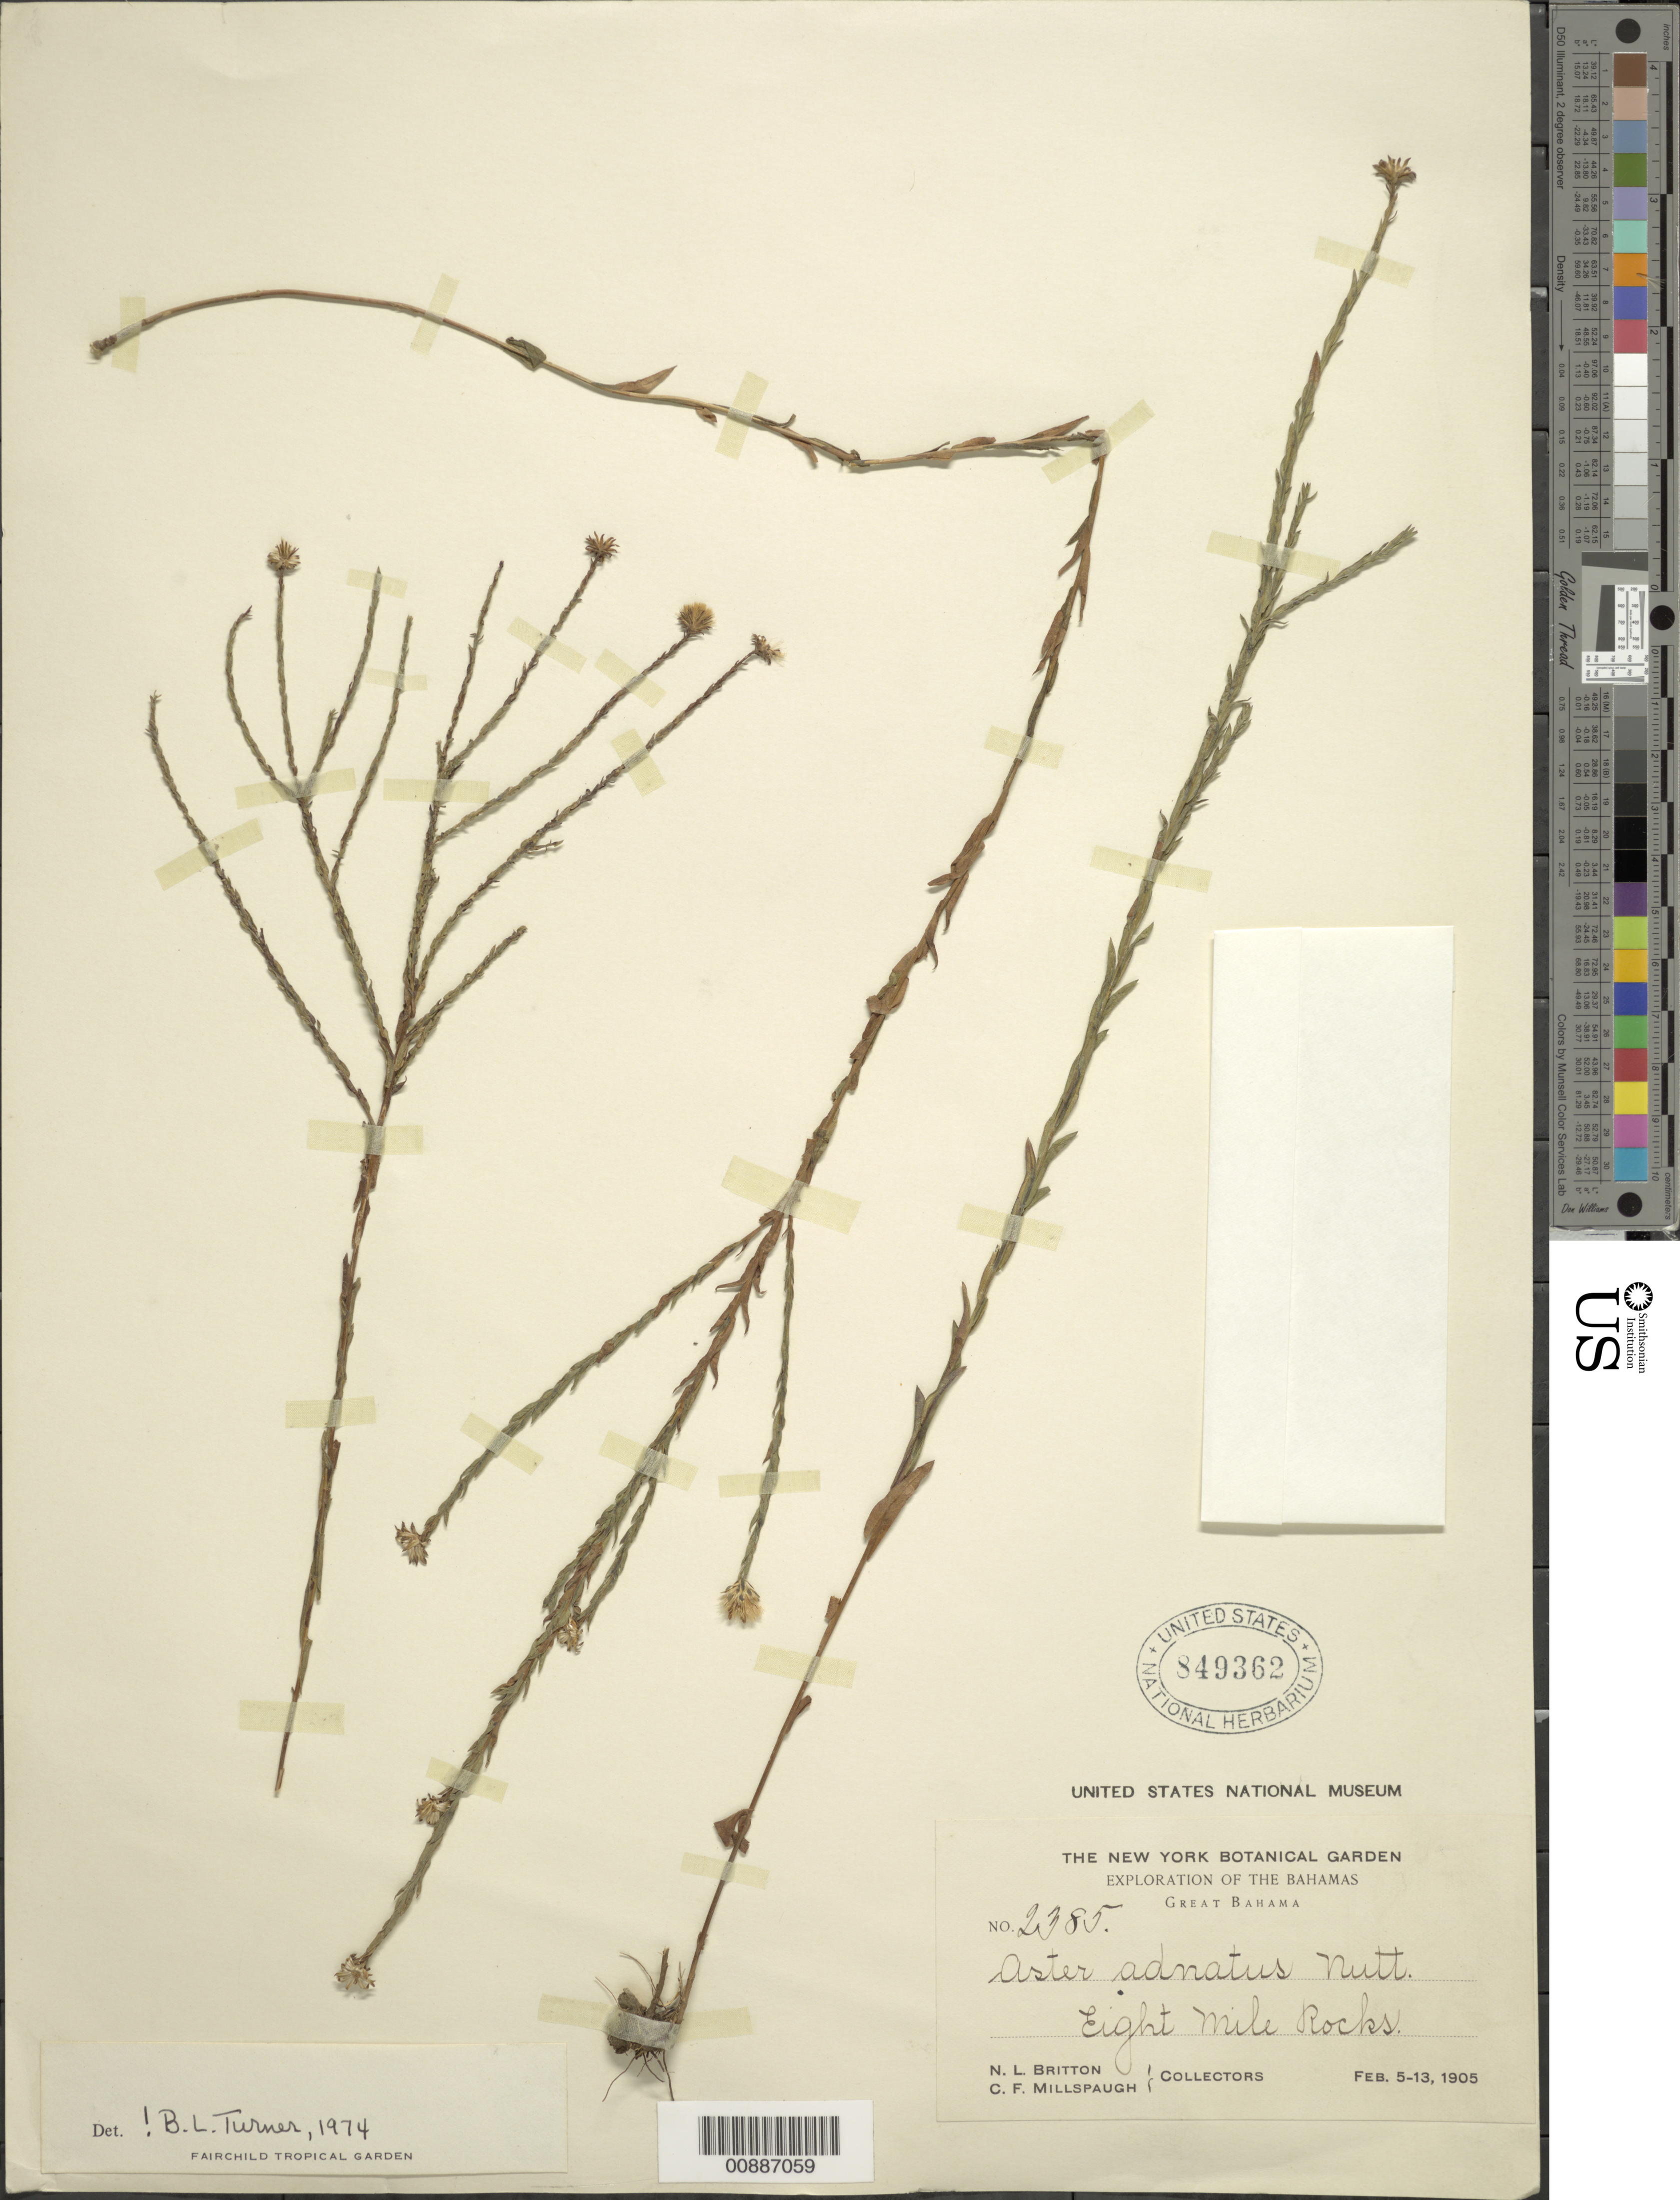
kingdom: Plantae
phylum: Tracheophyta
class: Magnoliopsida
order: Asterales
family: Asteraceae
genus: Symphyotrichum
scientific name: Symphyotrichum adnatum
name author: (Nutt.) G.L. Nesom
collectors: N. Britton & C. F. Millspaugh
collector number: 2385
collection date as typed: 05 Feb 1906 to 13 Feb 1905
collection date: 1905-02-13/1906-02-05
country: Bahamas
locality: Great Bahama. Eight Mile Rocks.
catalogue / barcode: US 849362